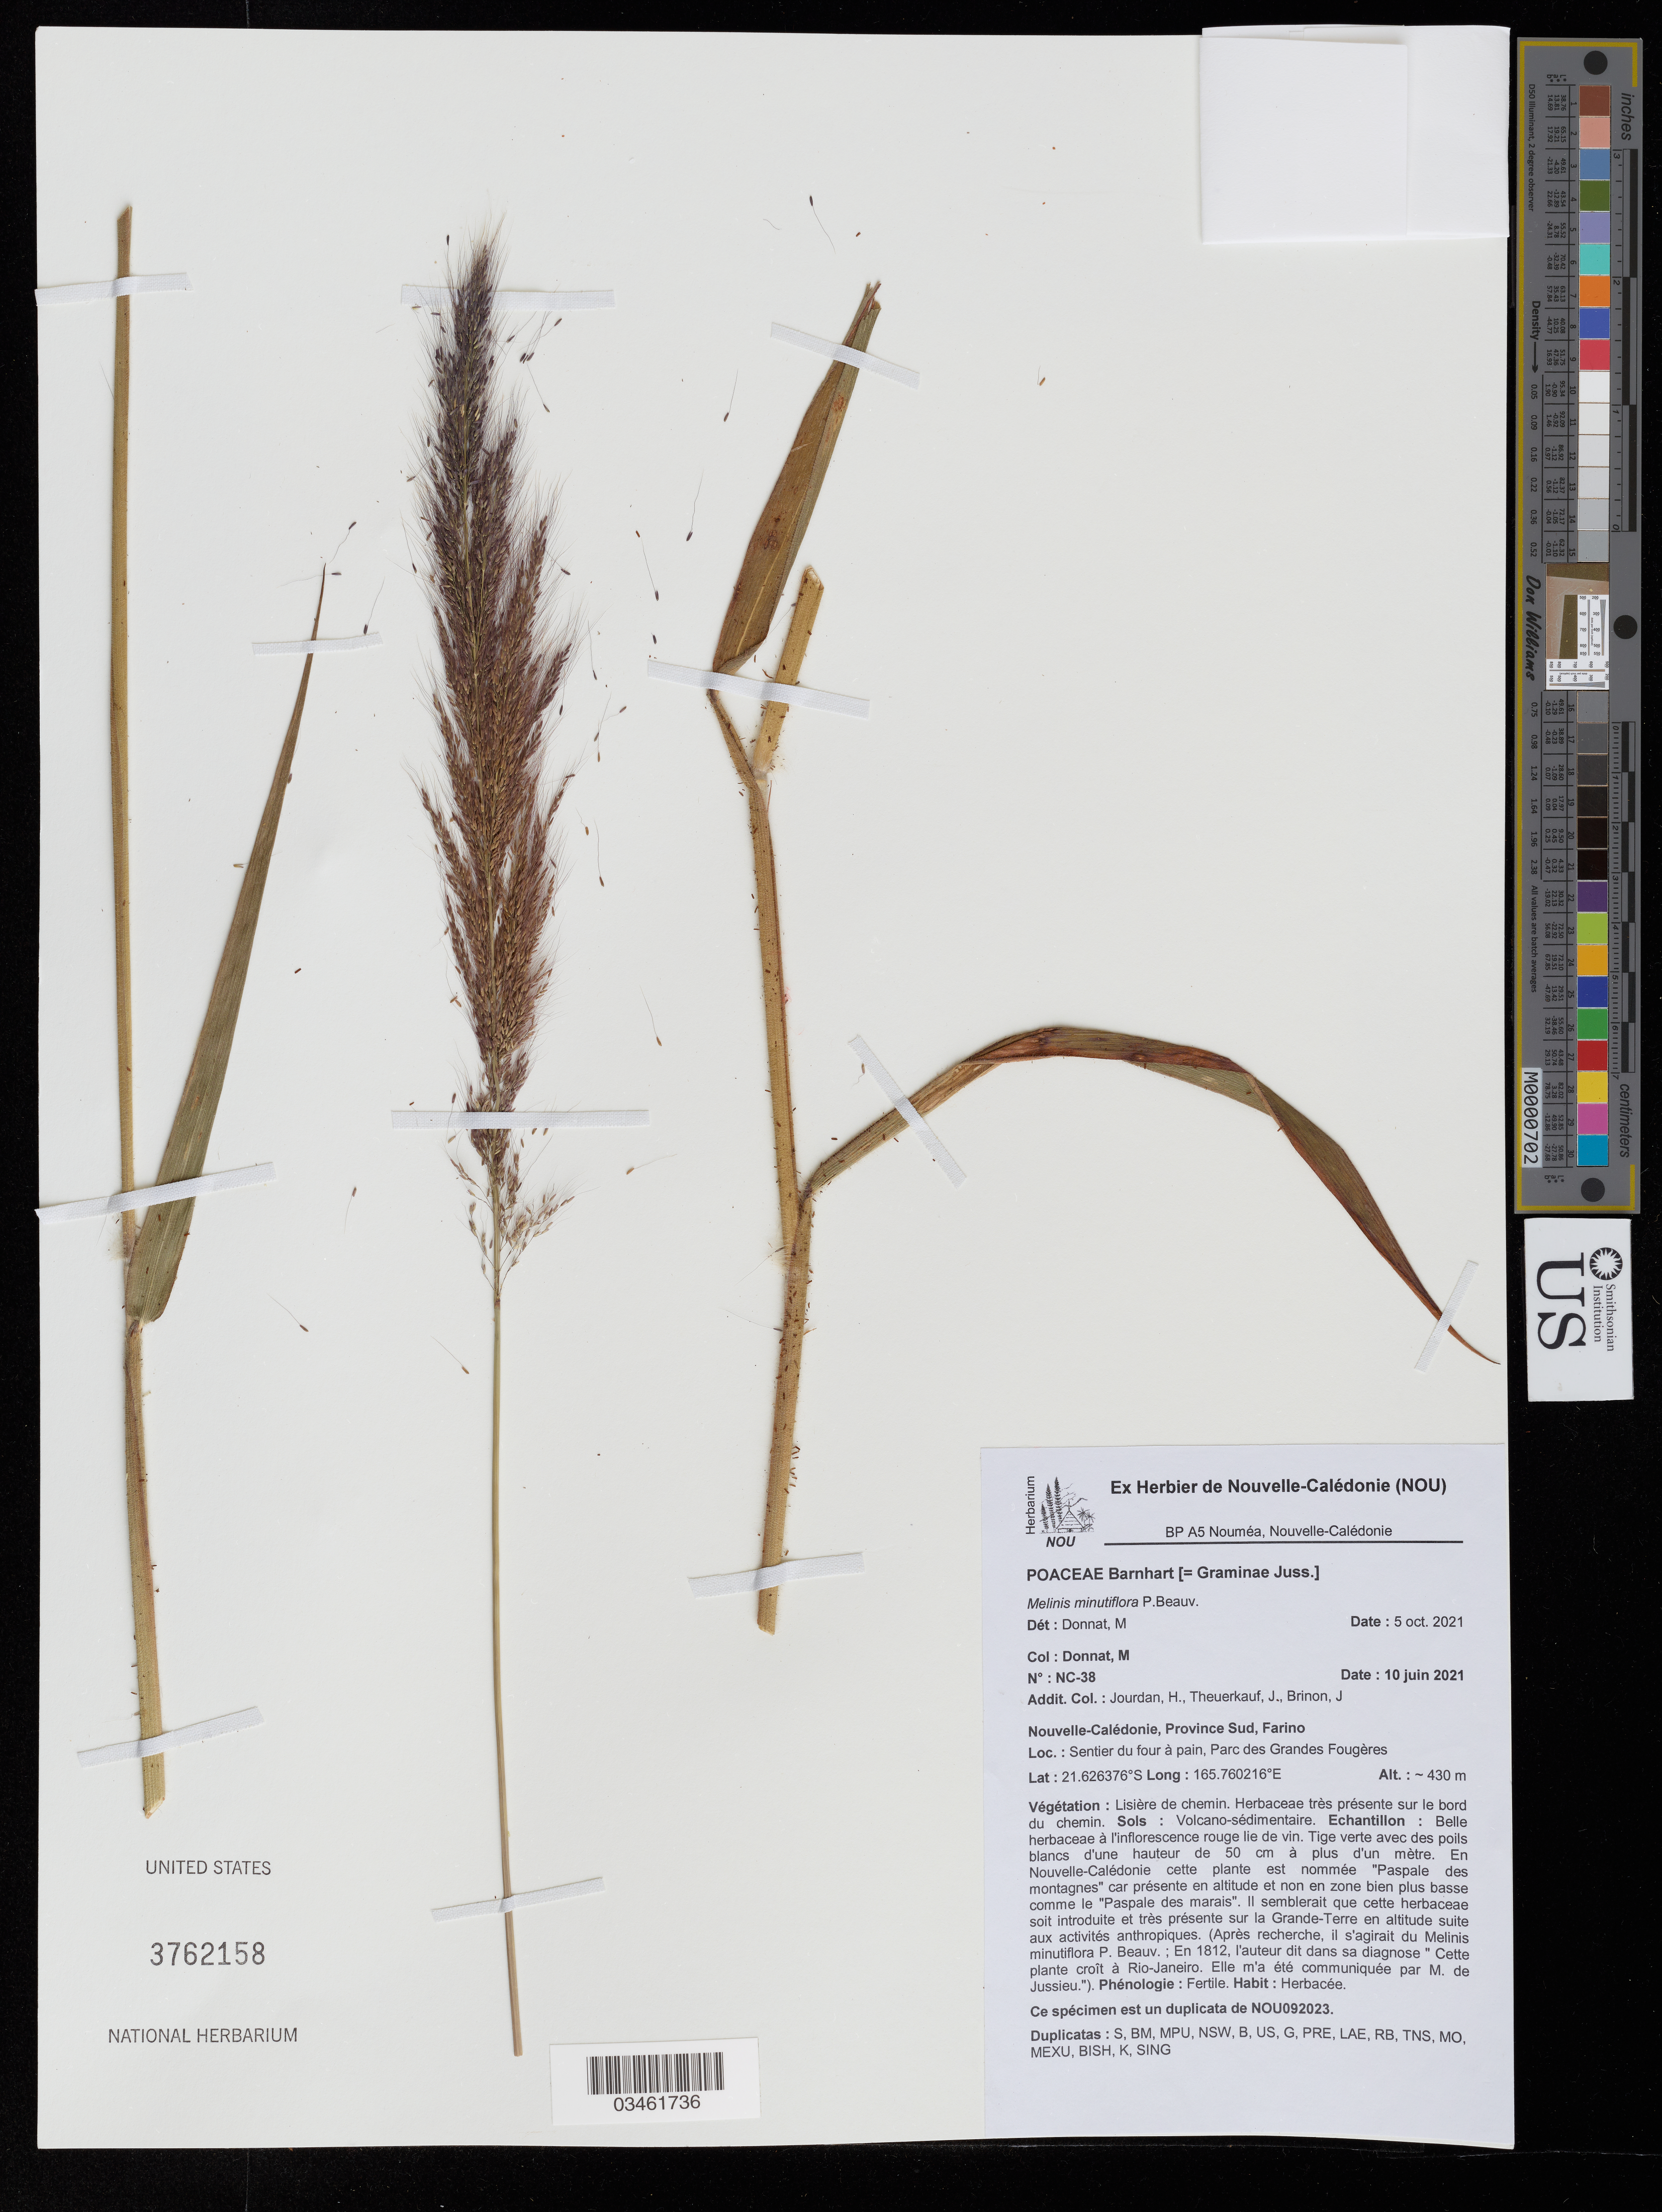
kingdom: Plantae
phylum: Tracheophyta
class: Liliopsida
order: Poales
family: Poaceae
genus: Melinis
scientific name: Melinis minutiflora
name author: P. Beauv.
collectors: M. Donnat, H. Jourdan, J. Theuerkauf & J. Brinon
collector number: NC-38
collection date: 2021-06-10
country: New Caledonia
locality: Province Sud, Farino. Sentier du four à pain, Parc des Grandes Fougères.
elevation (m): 430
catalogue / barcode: US 3762158